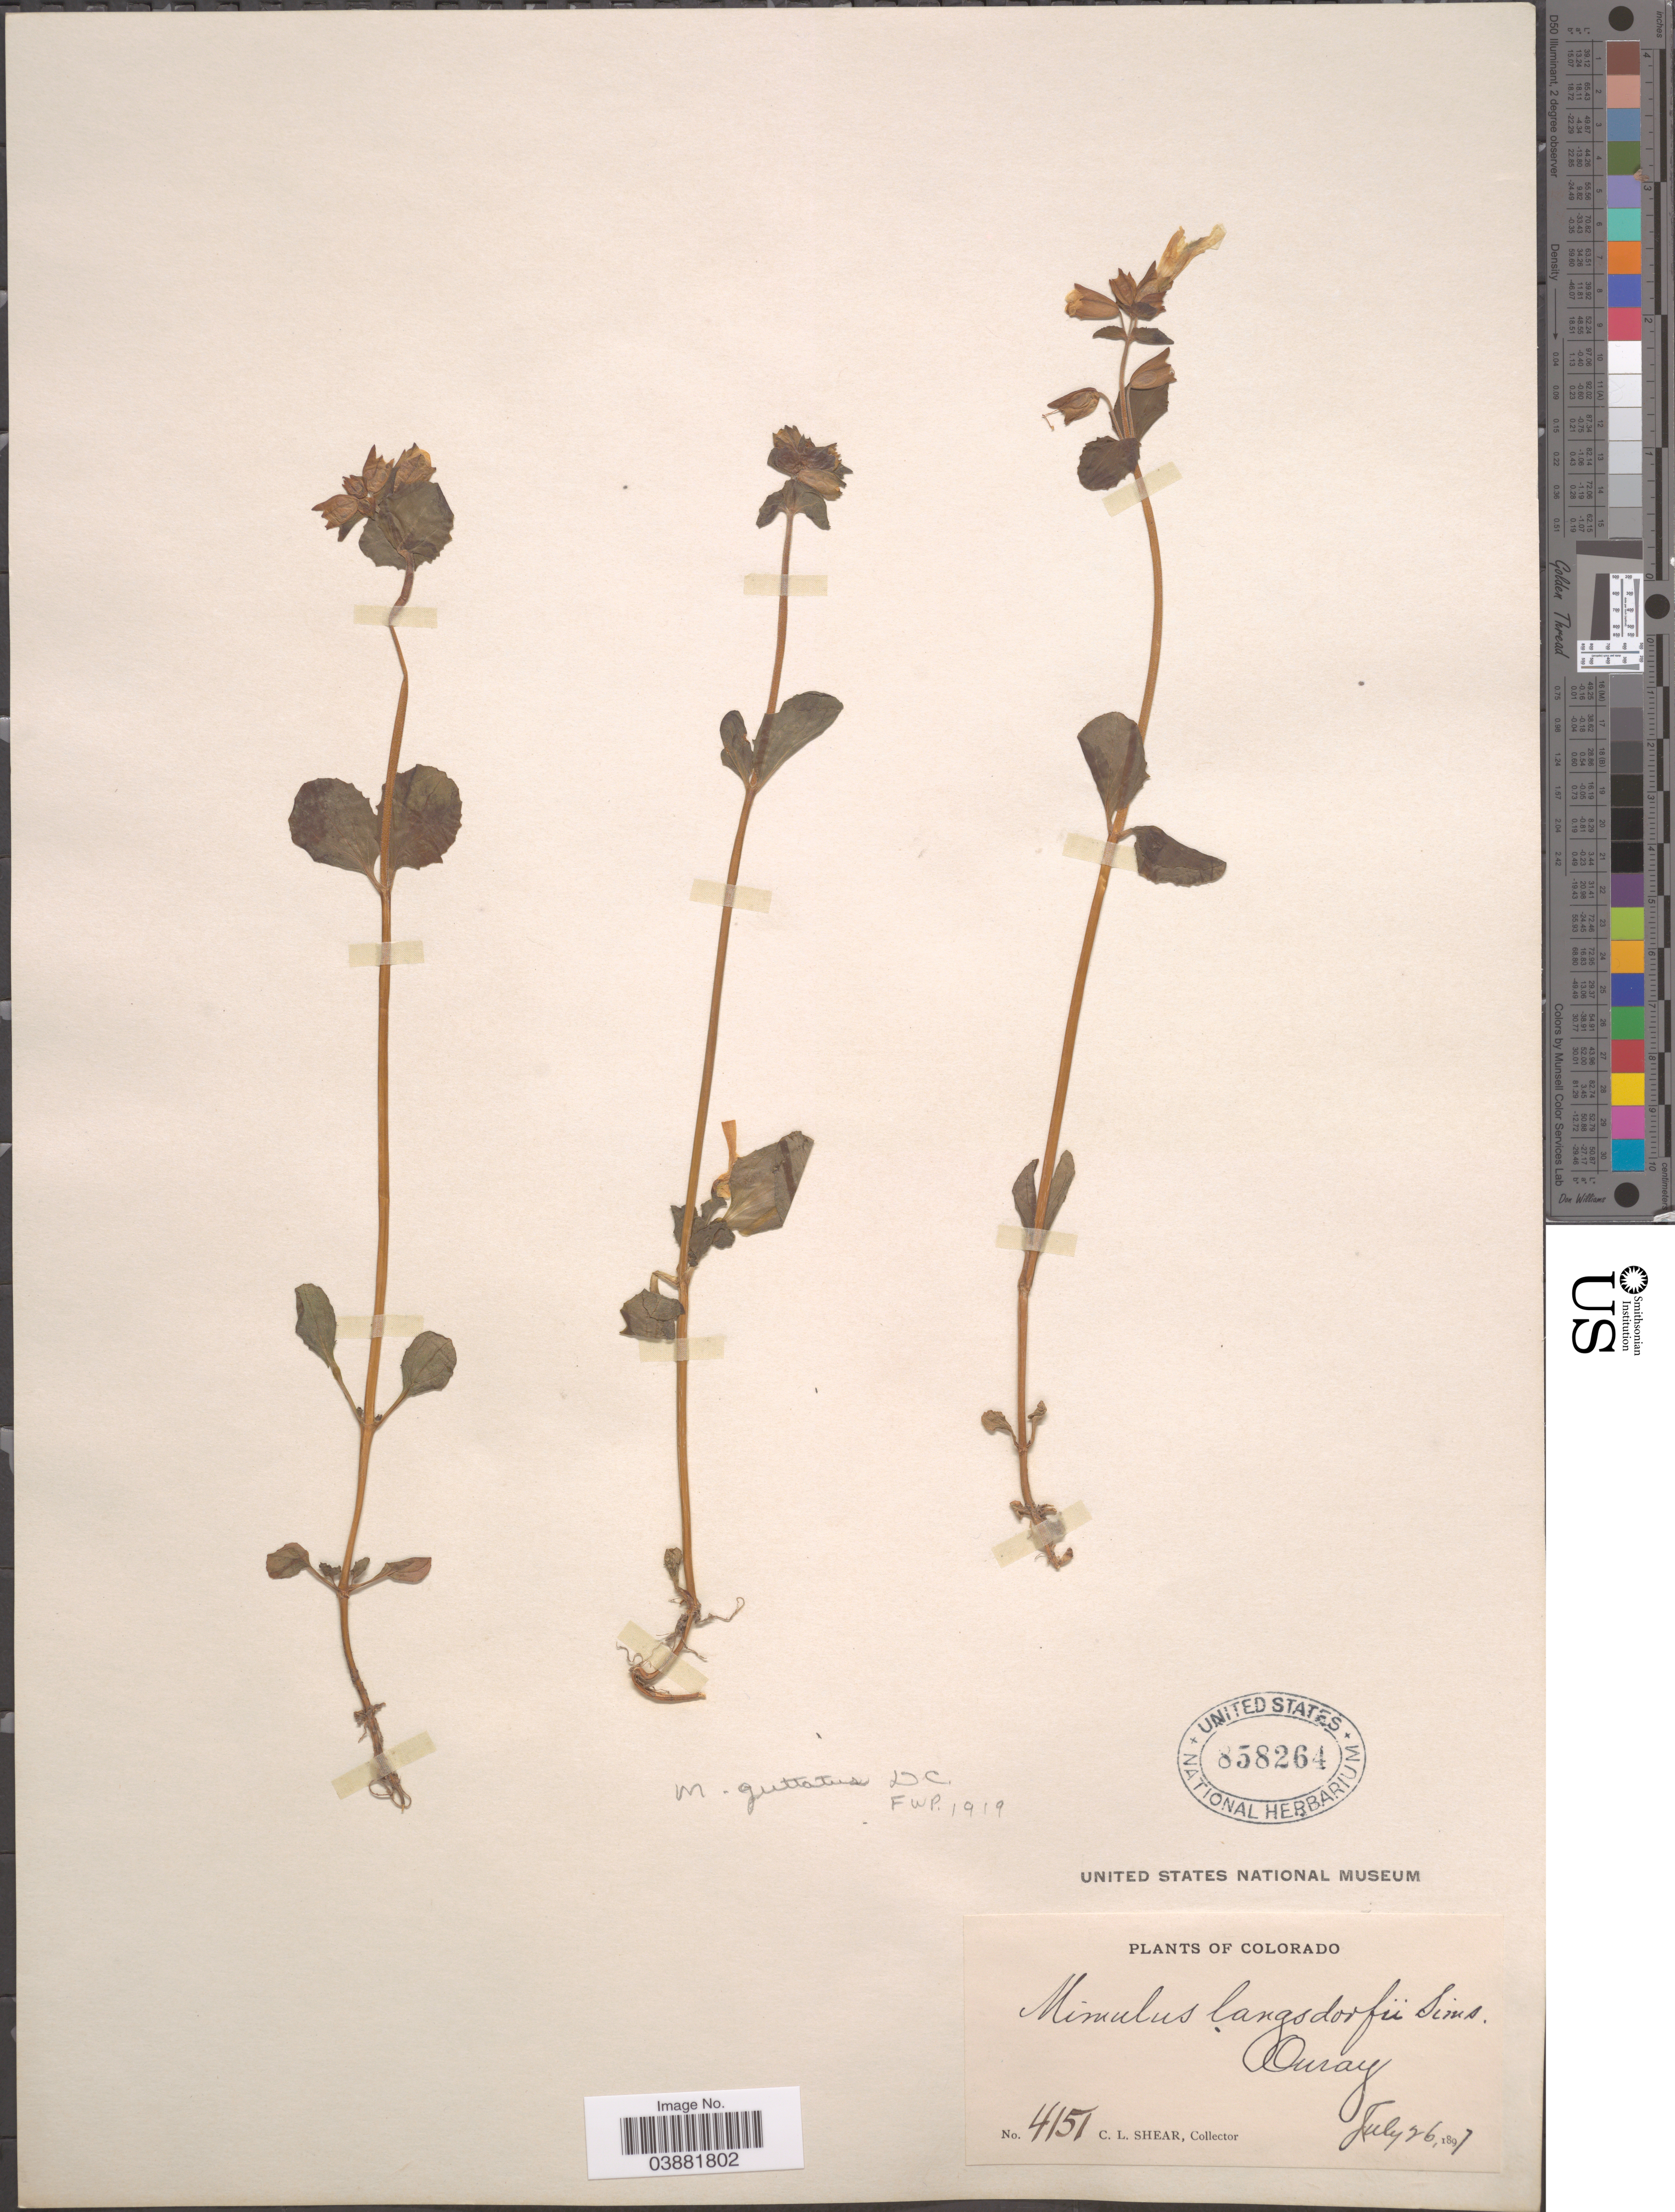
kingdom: Plantae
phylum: Tracheophyta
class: Magnoliopsida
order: Lamiales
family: Phrymaceae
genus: Mimulus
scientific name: Mimulus guttatus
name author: DC.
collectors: C. L. Shear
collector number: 4151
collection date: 1897-07-26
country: United States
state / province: Colorado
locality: Ouray.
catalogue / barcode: US 858264